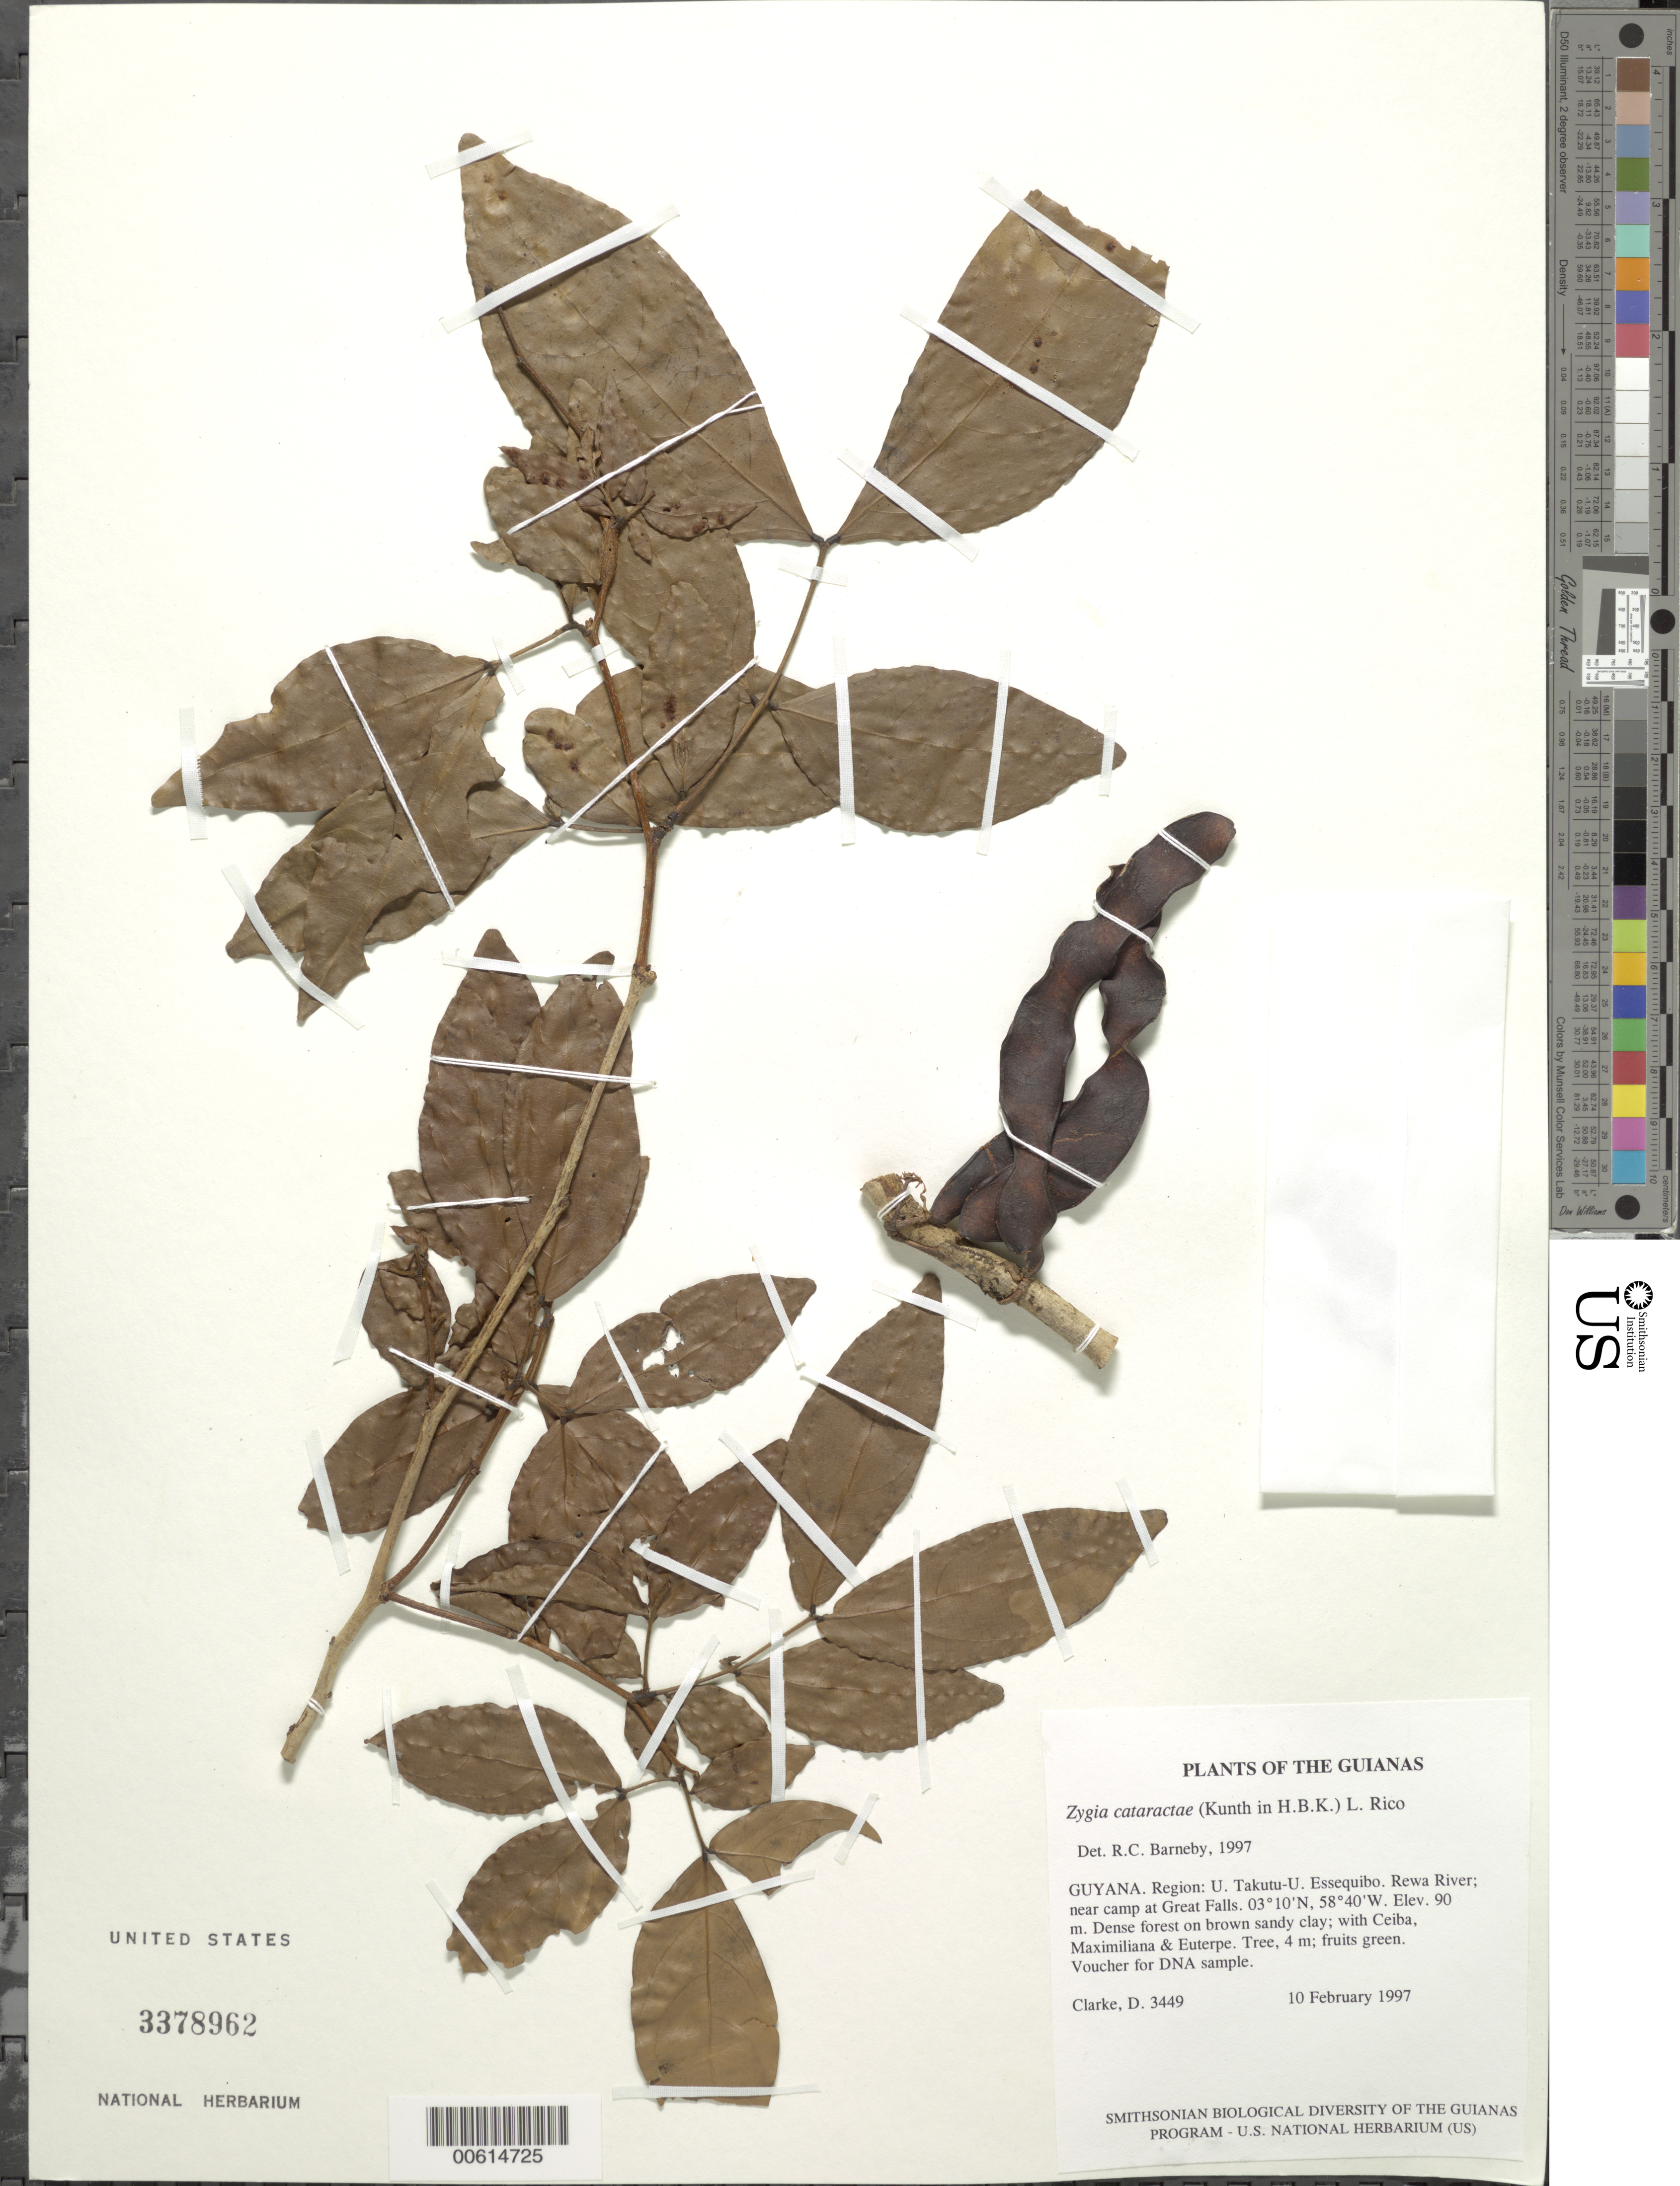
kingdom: Plantae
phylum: Tracheophyta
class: Magnoliopsida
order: Fabales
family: Fabaceae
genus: Zygia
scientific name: Zygia cataractae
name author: (Kunth) L. Rico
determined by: Barneby, Rupert C., (NY)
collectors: H. D. Clarke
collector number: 3449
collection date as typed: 10 February 1997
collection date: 1997-02-10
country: Guyana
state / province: U. Takutu-U. Essequibo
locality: Rewa River; near camp at Great Falls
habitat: Dense forest on brown sandy clay; with Ceiba, Maximiliana & Euterpe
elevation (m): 90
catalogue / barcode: US 3378962